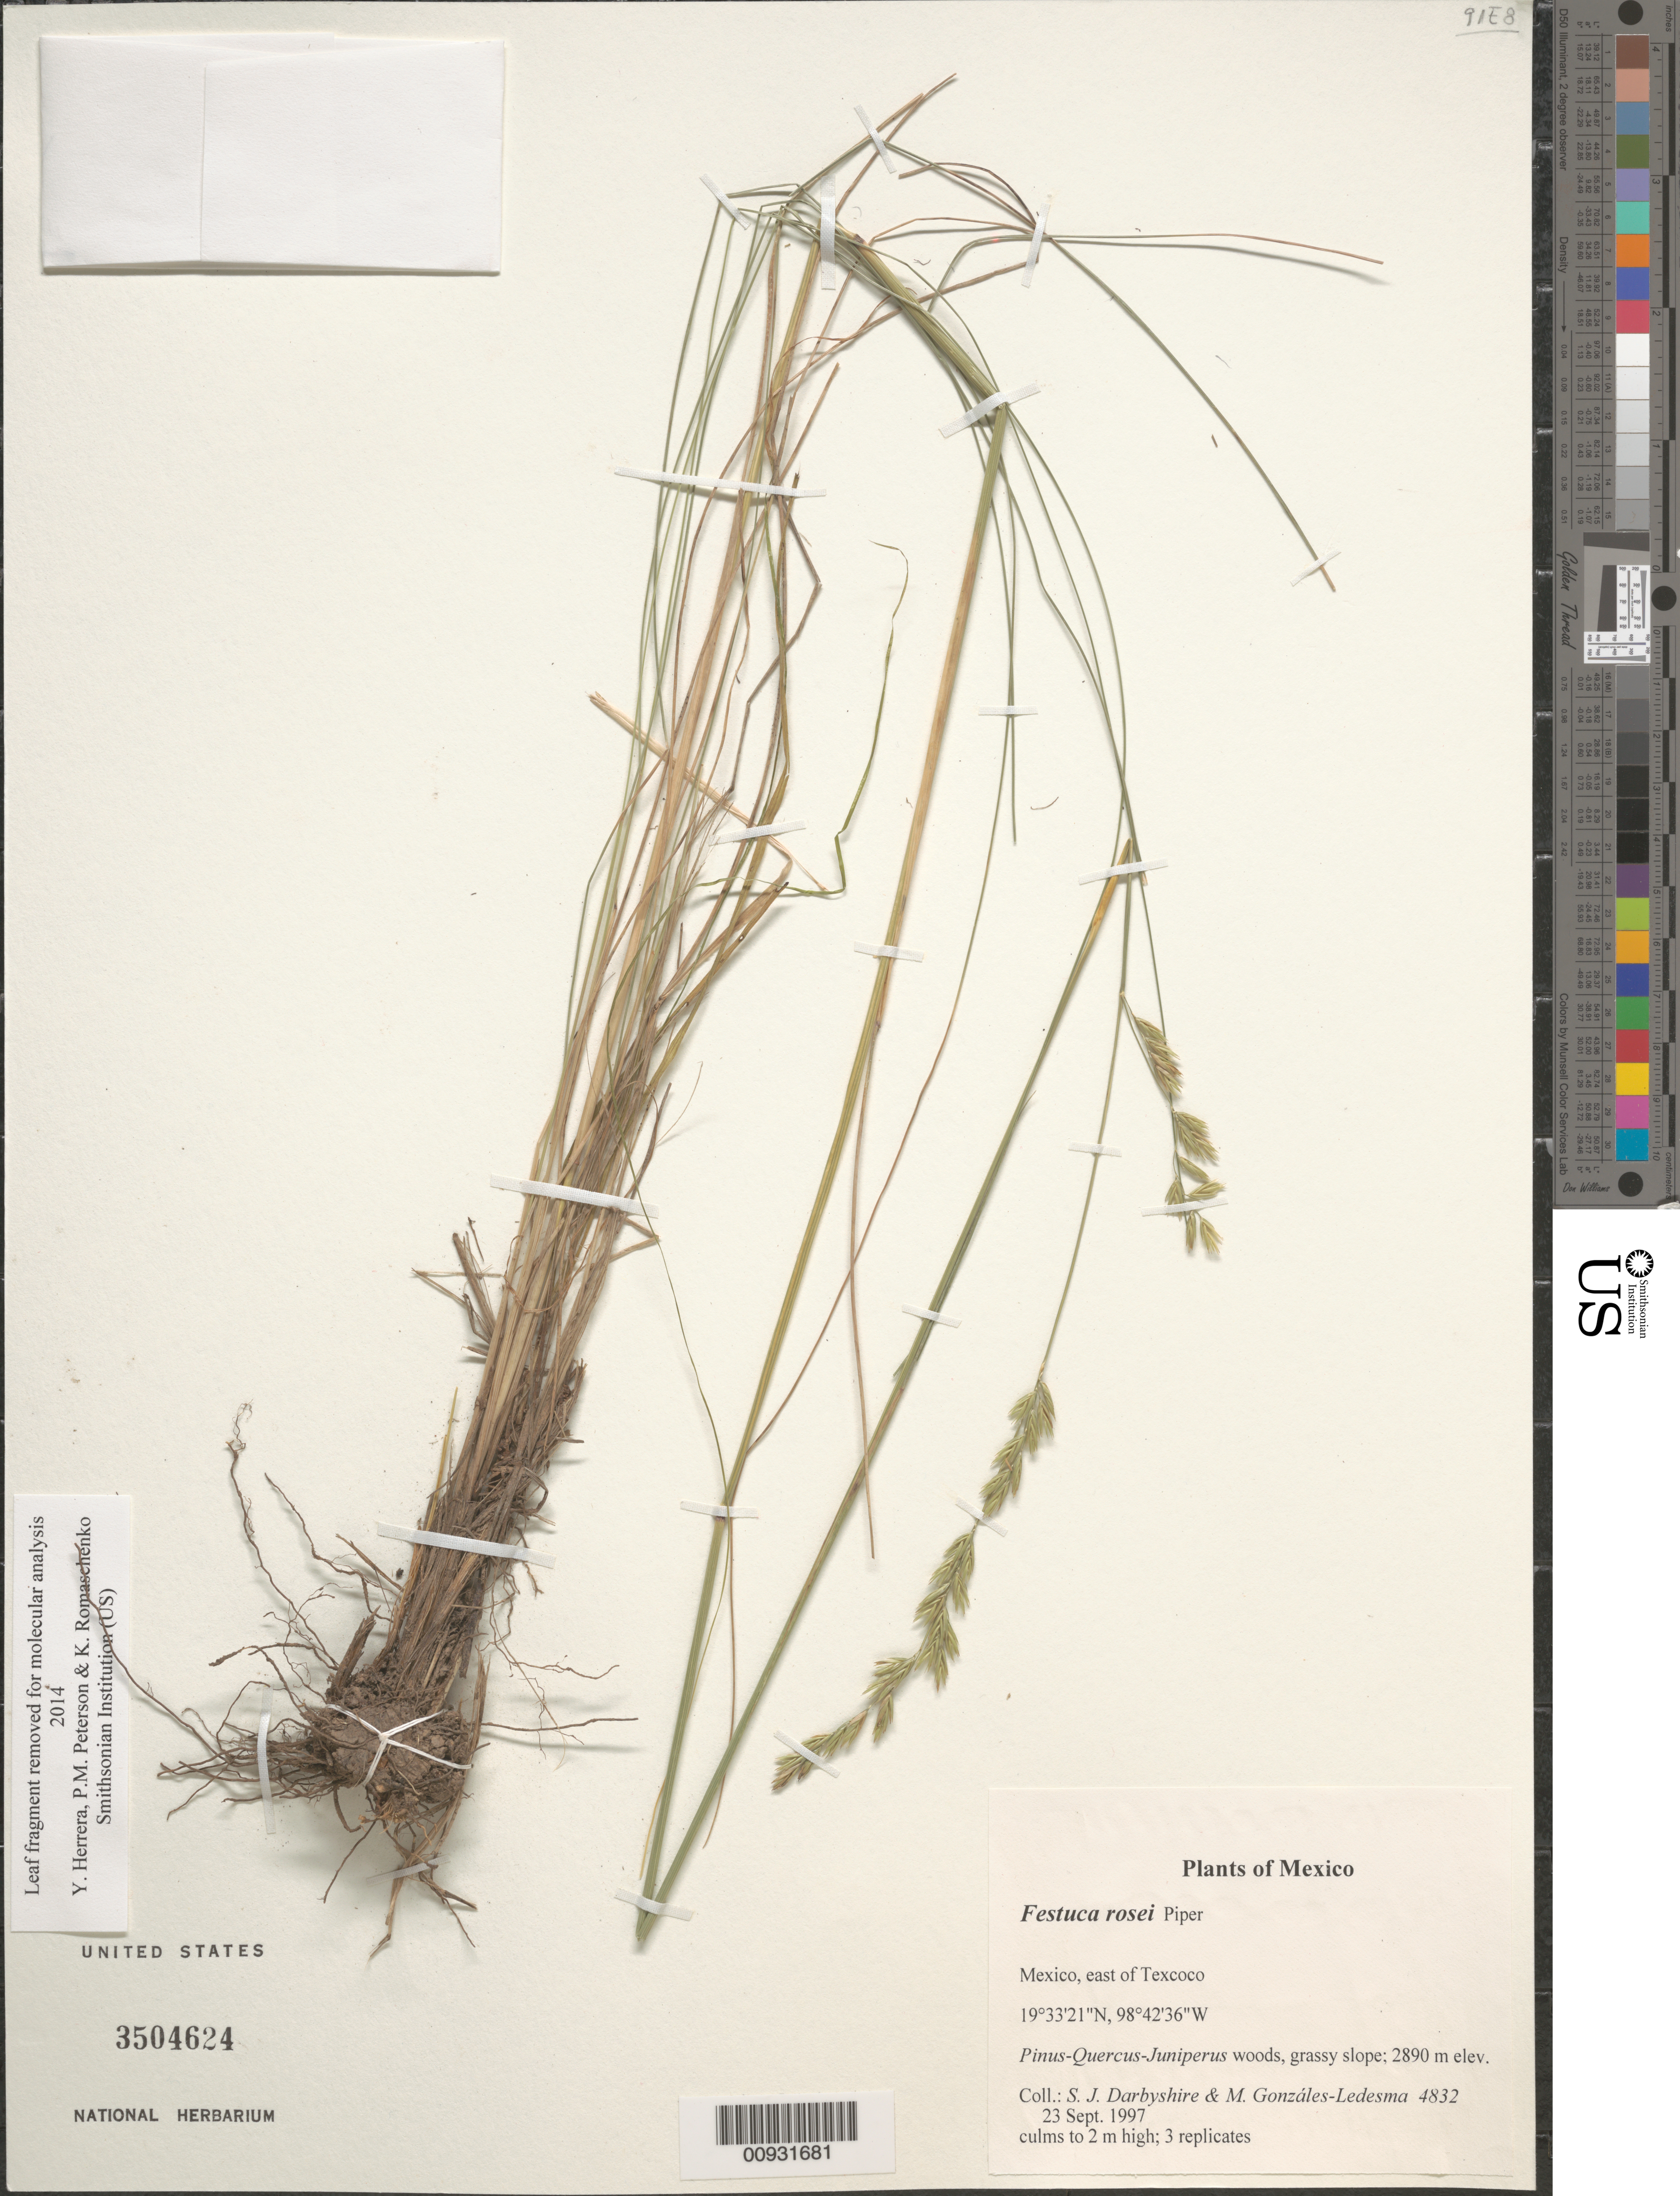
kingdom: Plantae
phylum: Tracheophyta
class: Liliopsida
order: Poales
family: Poaceae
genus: Festuca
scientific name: Festuca rosei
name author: Piper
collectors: S. Darbyshire & M. González-Ledesma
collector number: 4832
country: Mexico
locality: E of Texcoco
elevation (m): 2890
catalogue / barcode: US 3504624